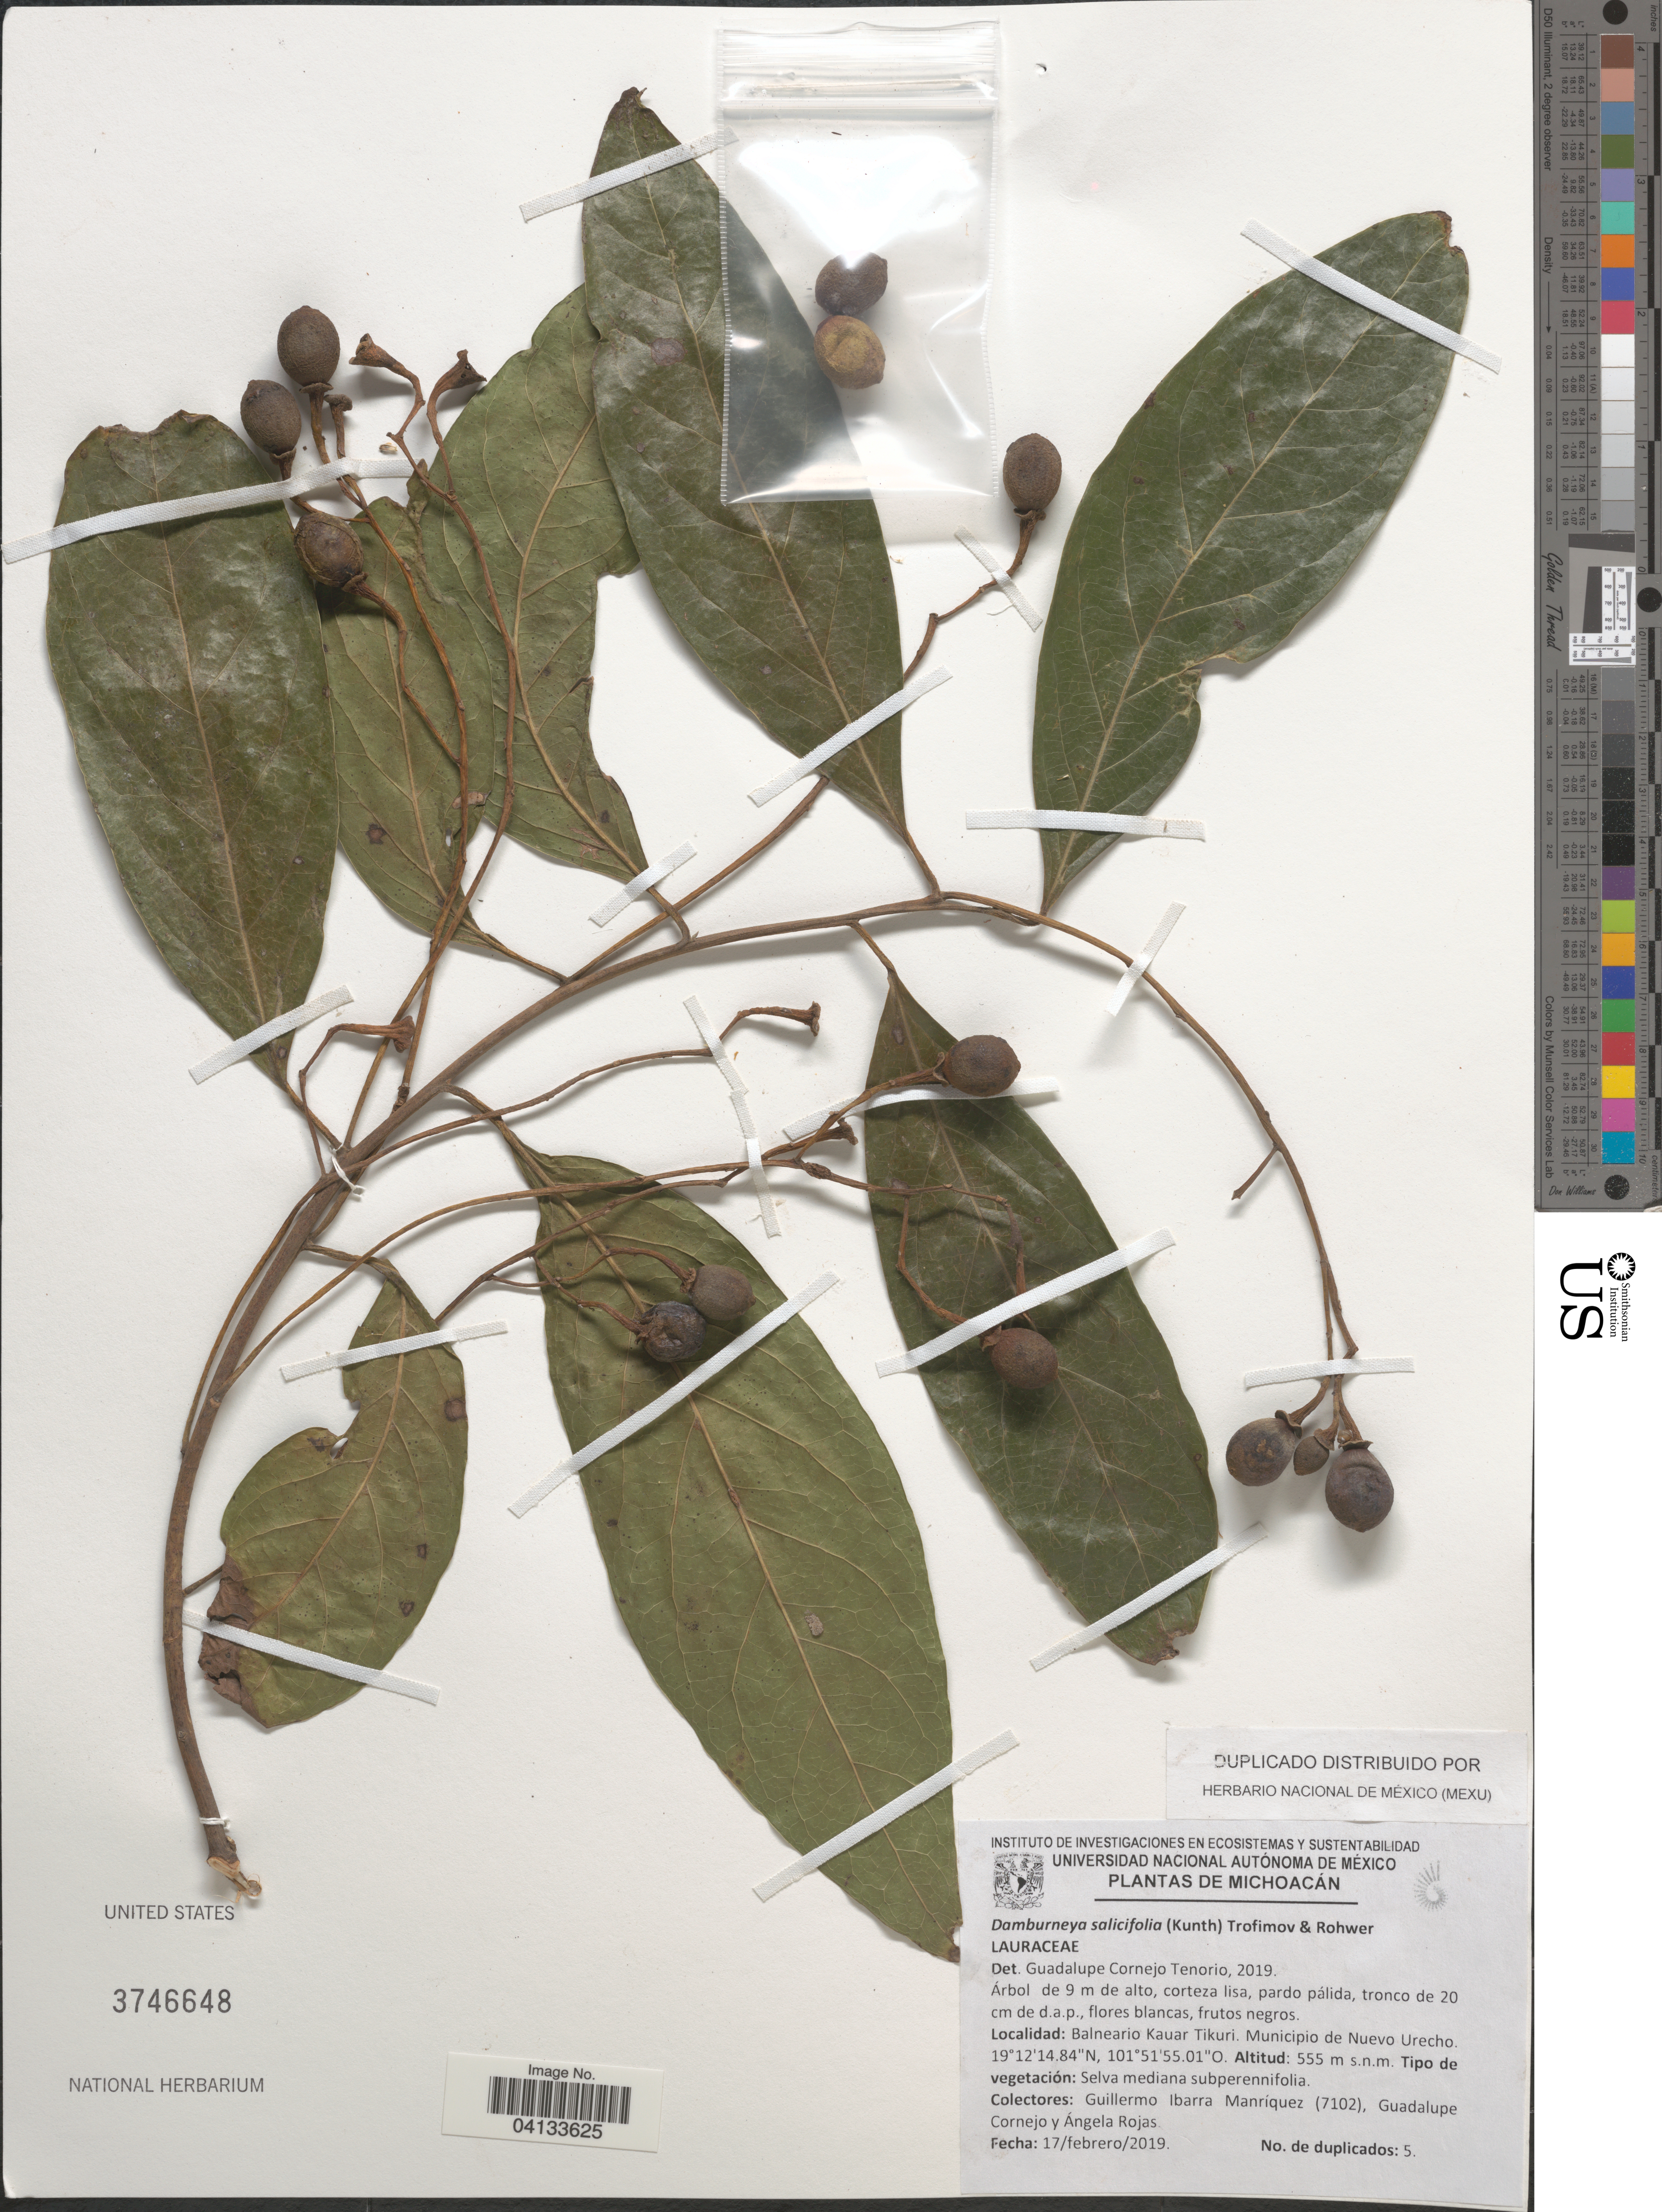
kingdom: Plantae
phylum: Tracheophyta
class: Magnoliopsida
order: Laurales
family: Lauraceae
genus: Damburneya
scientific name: Damburneya salicifolia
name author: (Kunth) Trofimov & Rohwer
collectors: G. Ibarra-Manríquez, G. Cornejo Tenorio & A. Rojas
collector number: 7102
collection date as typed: Transcribed d/m/y: 17/2/2019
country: Mexico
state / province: Michoacán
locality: Balneario Kauar Tikuri. Municipio de Nuevo Urecho.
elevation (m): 555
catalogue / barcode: US 3746648